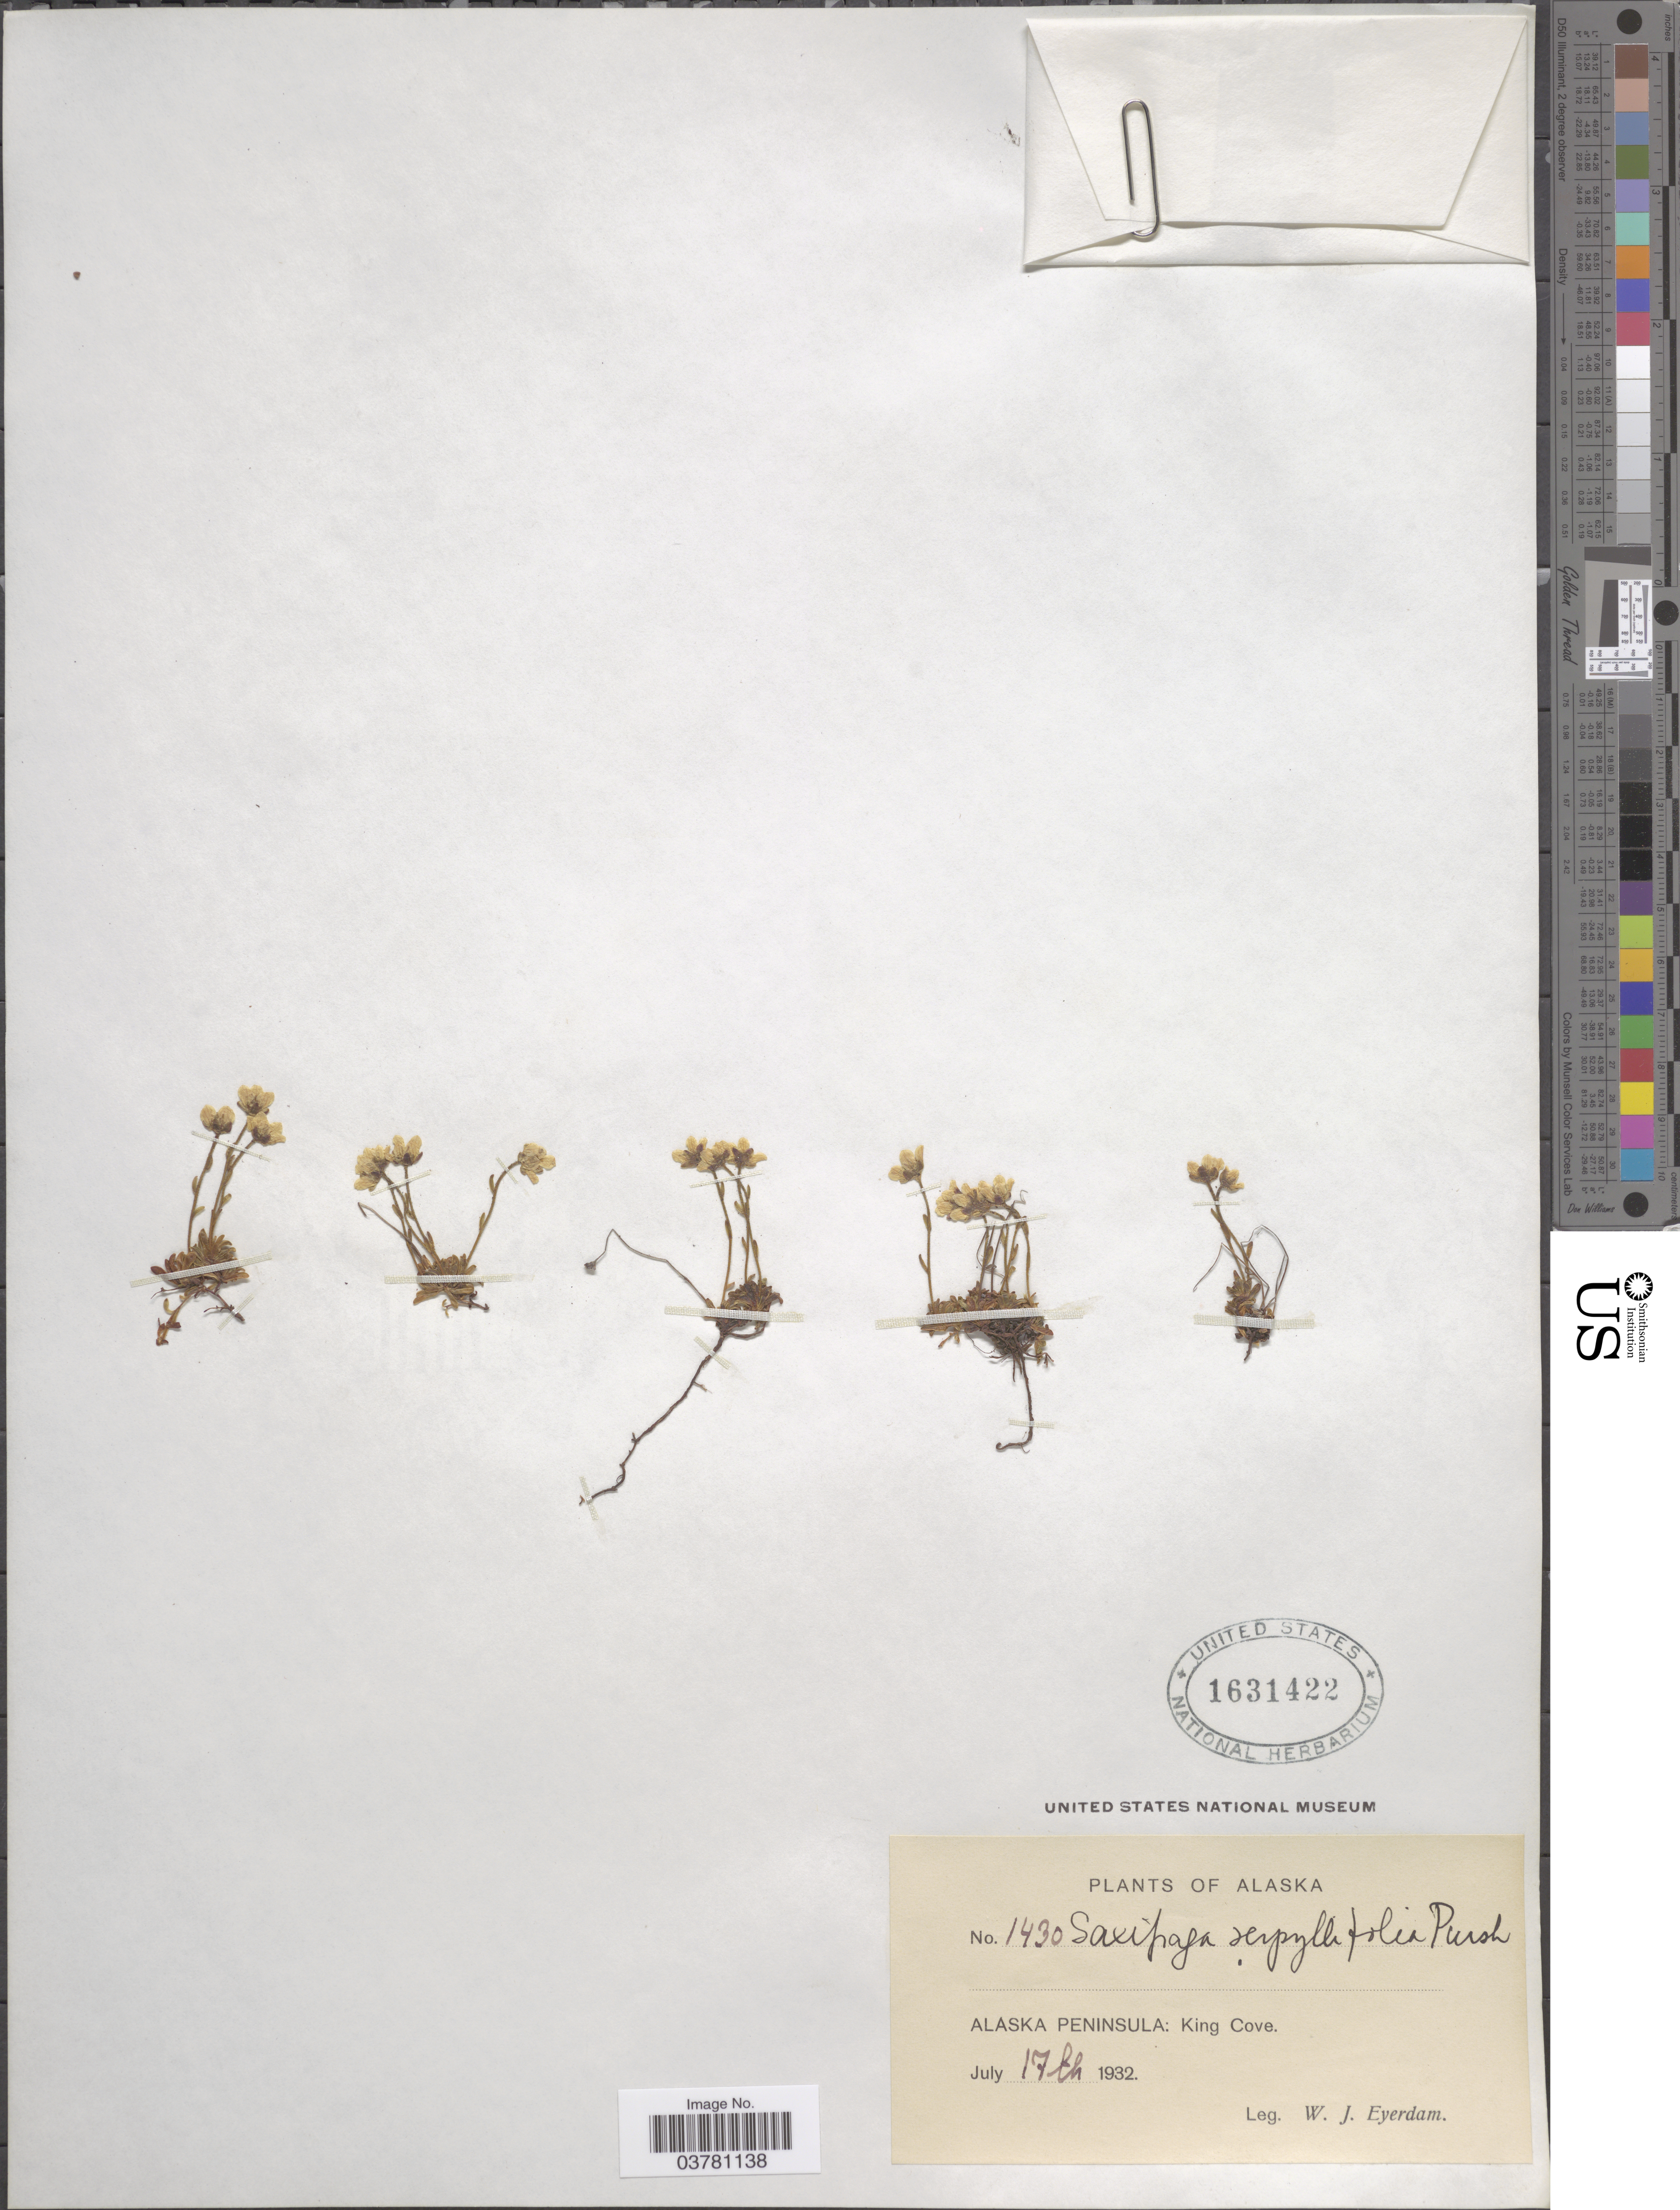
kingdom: Plantae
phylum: Tracheophyta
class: Magnoliopsida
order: Saxifragales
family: Saxifragaceae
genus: Saxifraga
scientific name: Saxifraga serpyllifolia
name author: Pursh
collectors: W. J. Eyerdam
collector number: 1430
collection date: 1932-07-17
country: United States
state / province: Alaska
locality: Alaska Peninsula: King Cove.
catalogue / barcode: US 1631422